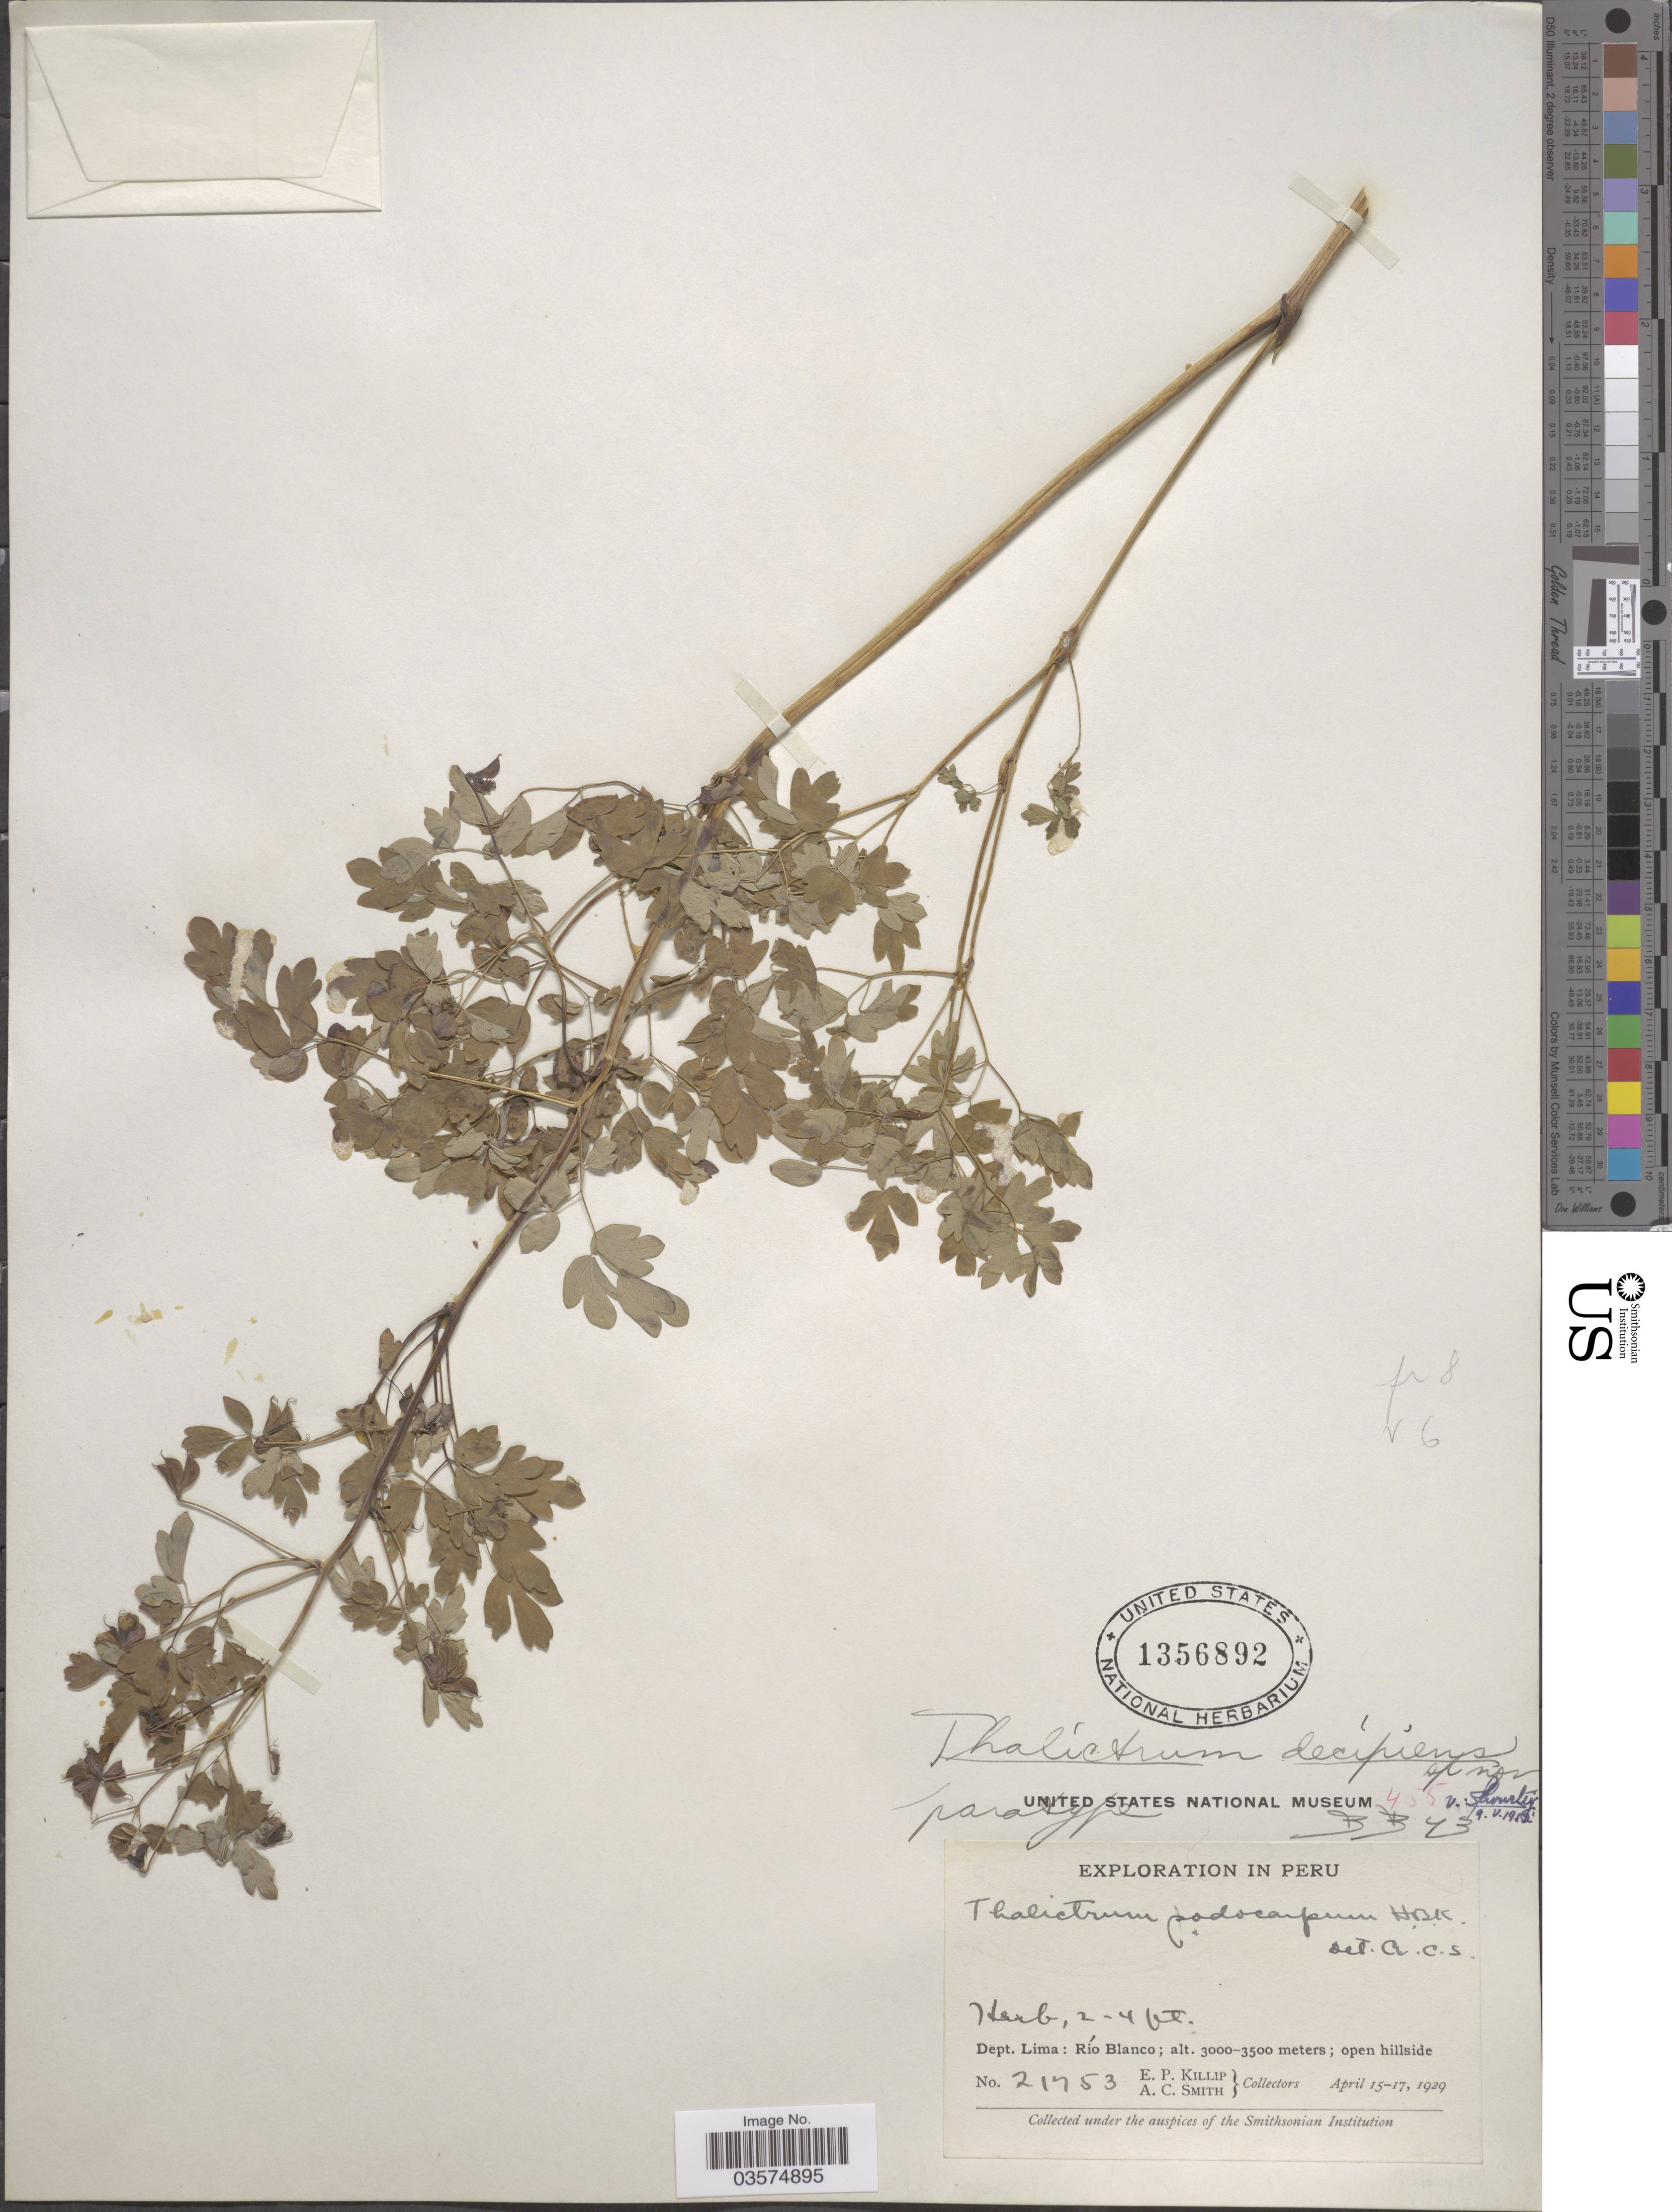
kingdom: Plantae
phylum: Tracheophyta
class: Magnoliopsida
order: Ranunculales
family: Ranunculaceae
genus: Thalictrum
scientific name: Thalictrum decipiens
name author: B. Boivin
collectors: E. P. Killip & A. C. Smith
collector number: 21753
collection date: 1929-04-15/1929-04-17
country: Peru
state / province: Lima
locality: Dept. Lima: Río Blanco.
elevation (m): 3000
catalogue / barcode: US 1356892